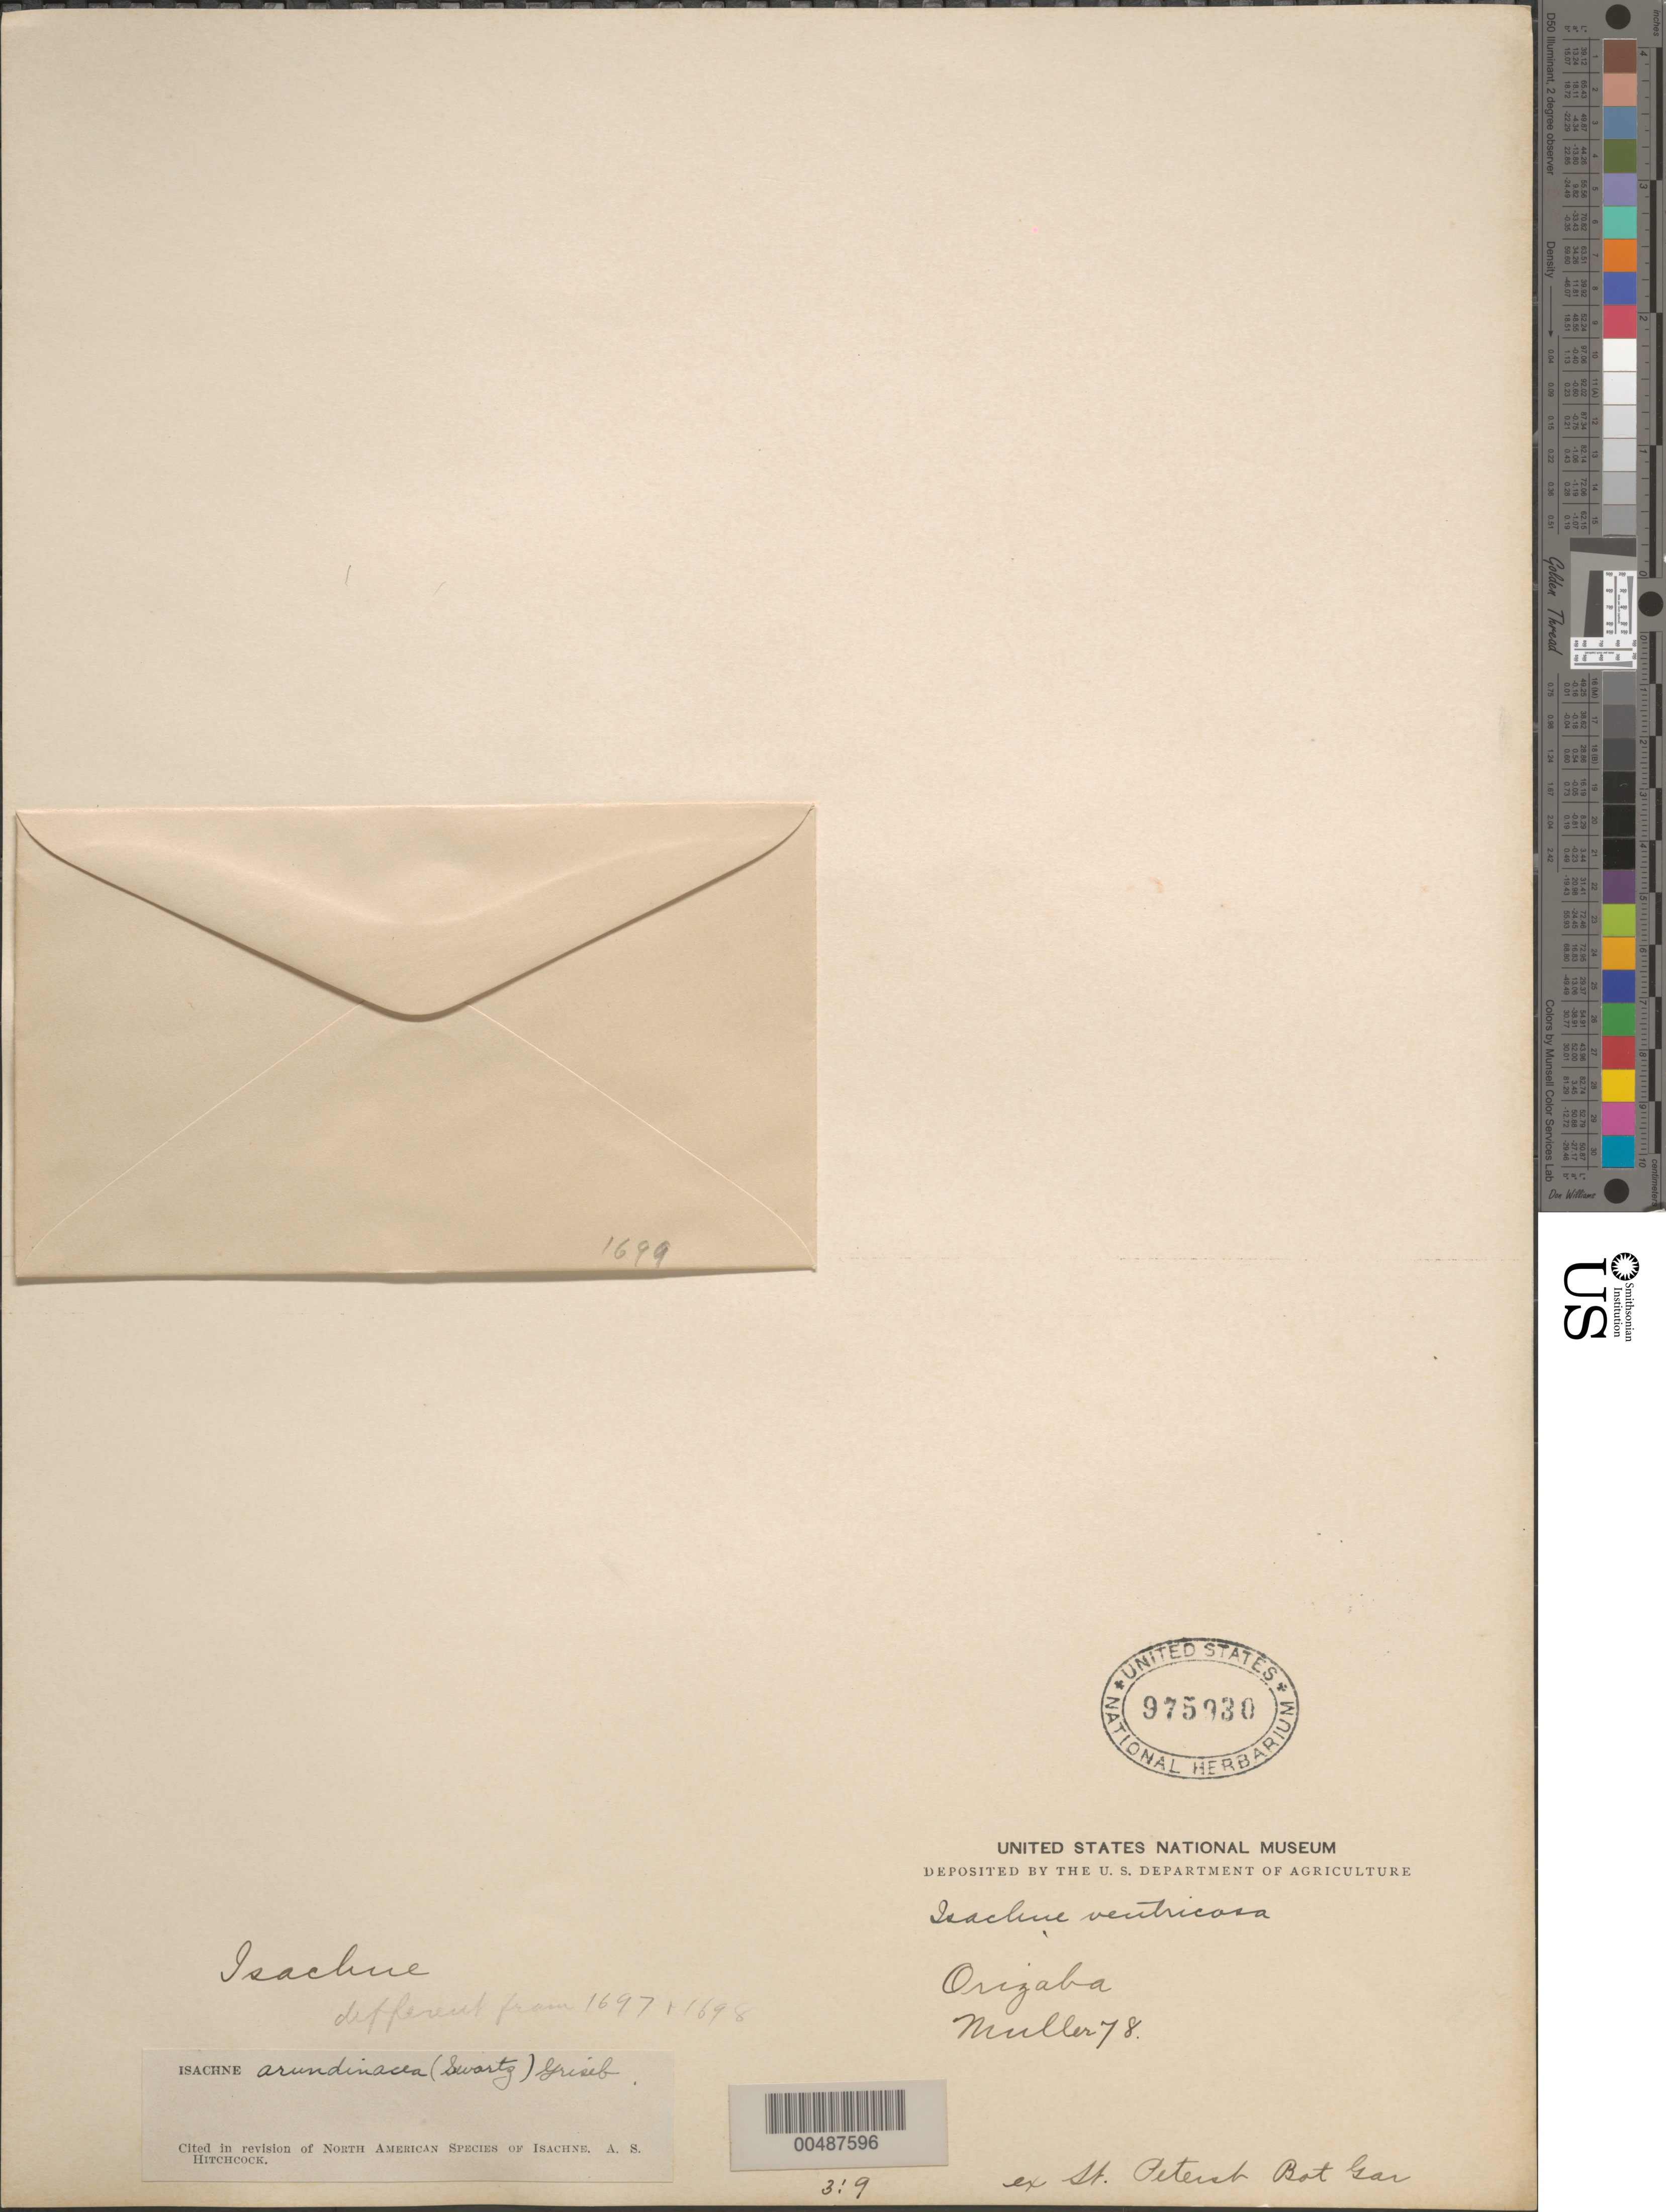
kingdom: Plantae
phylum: Tracheophyta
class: Liliopsida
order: Poales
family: Poaceae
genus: Isachne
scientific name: Isachne arundinacea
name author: (Sw.) Griseb.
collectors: C. H. Muller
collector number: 78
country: Mexico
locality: Orizaba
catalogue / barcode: US 975930